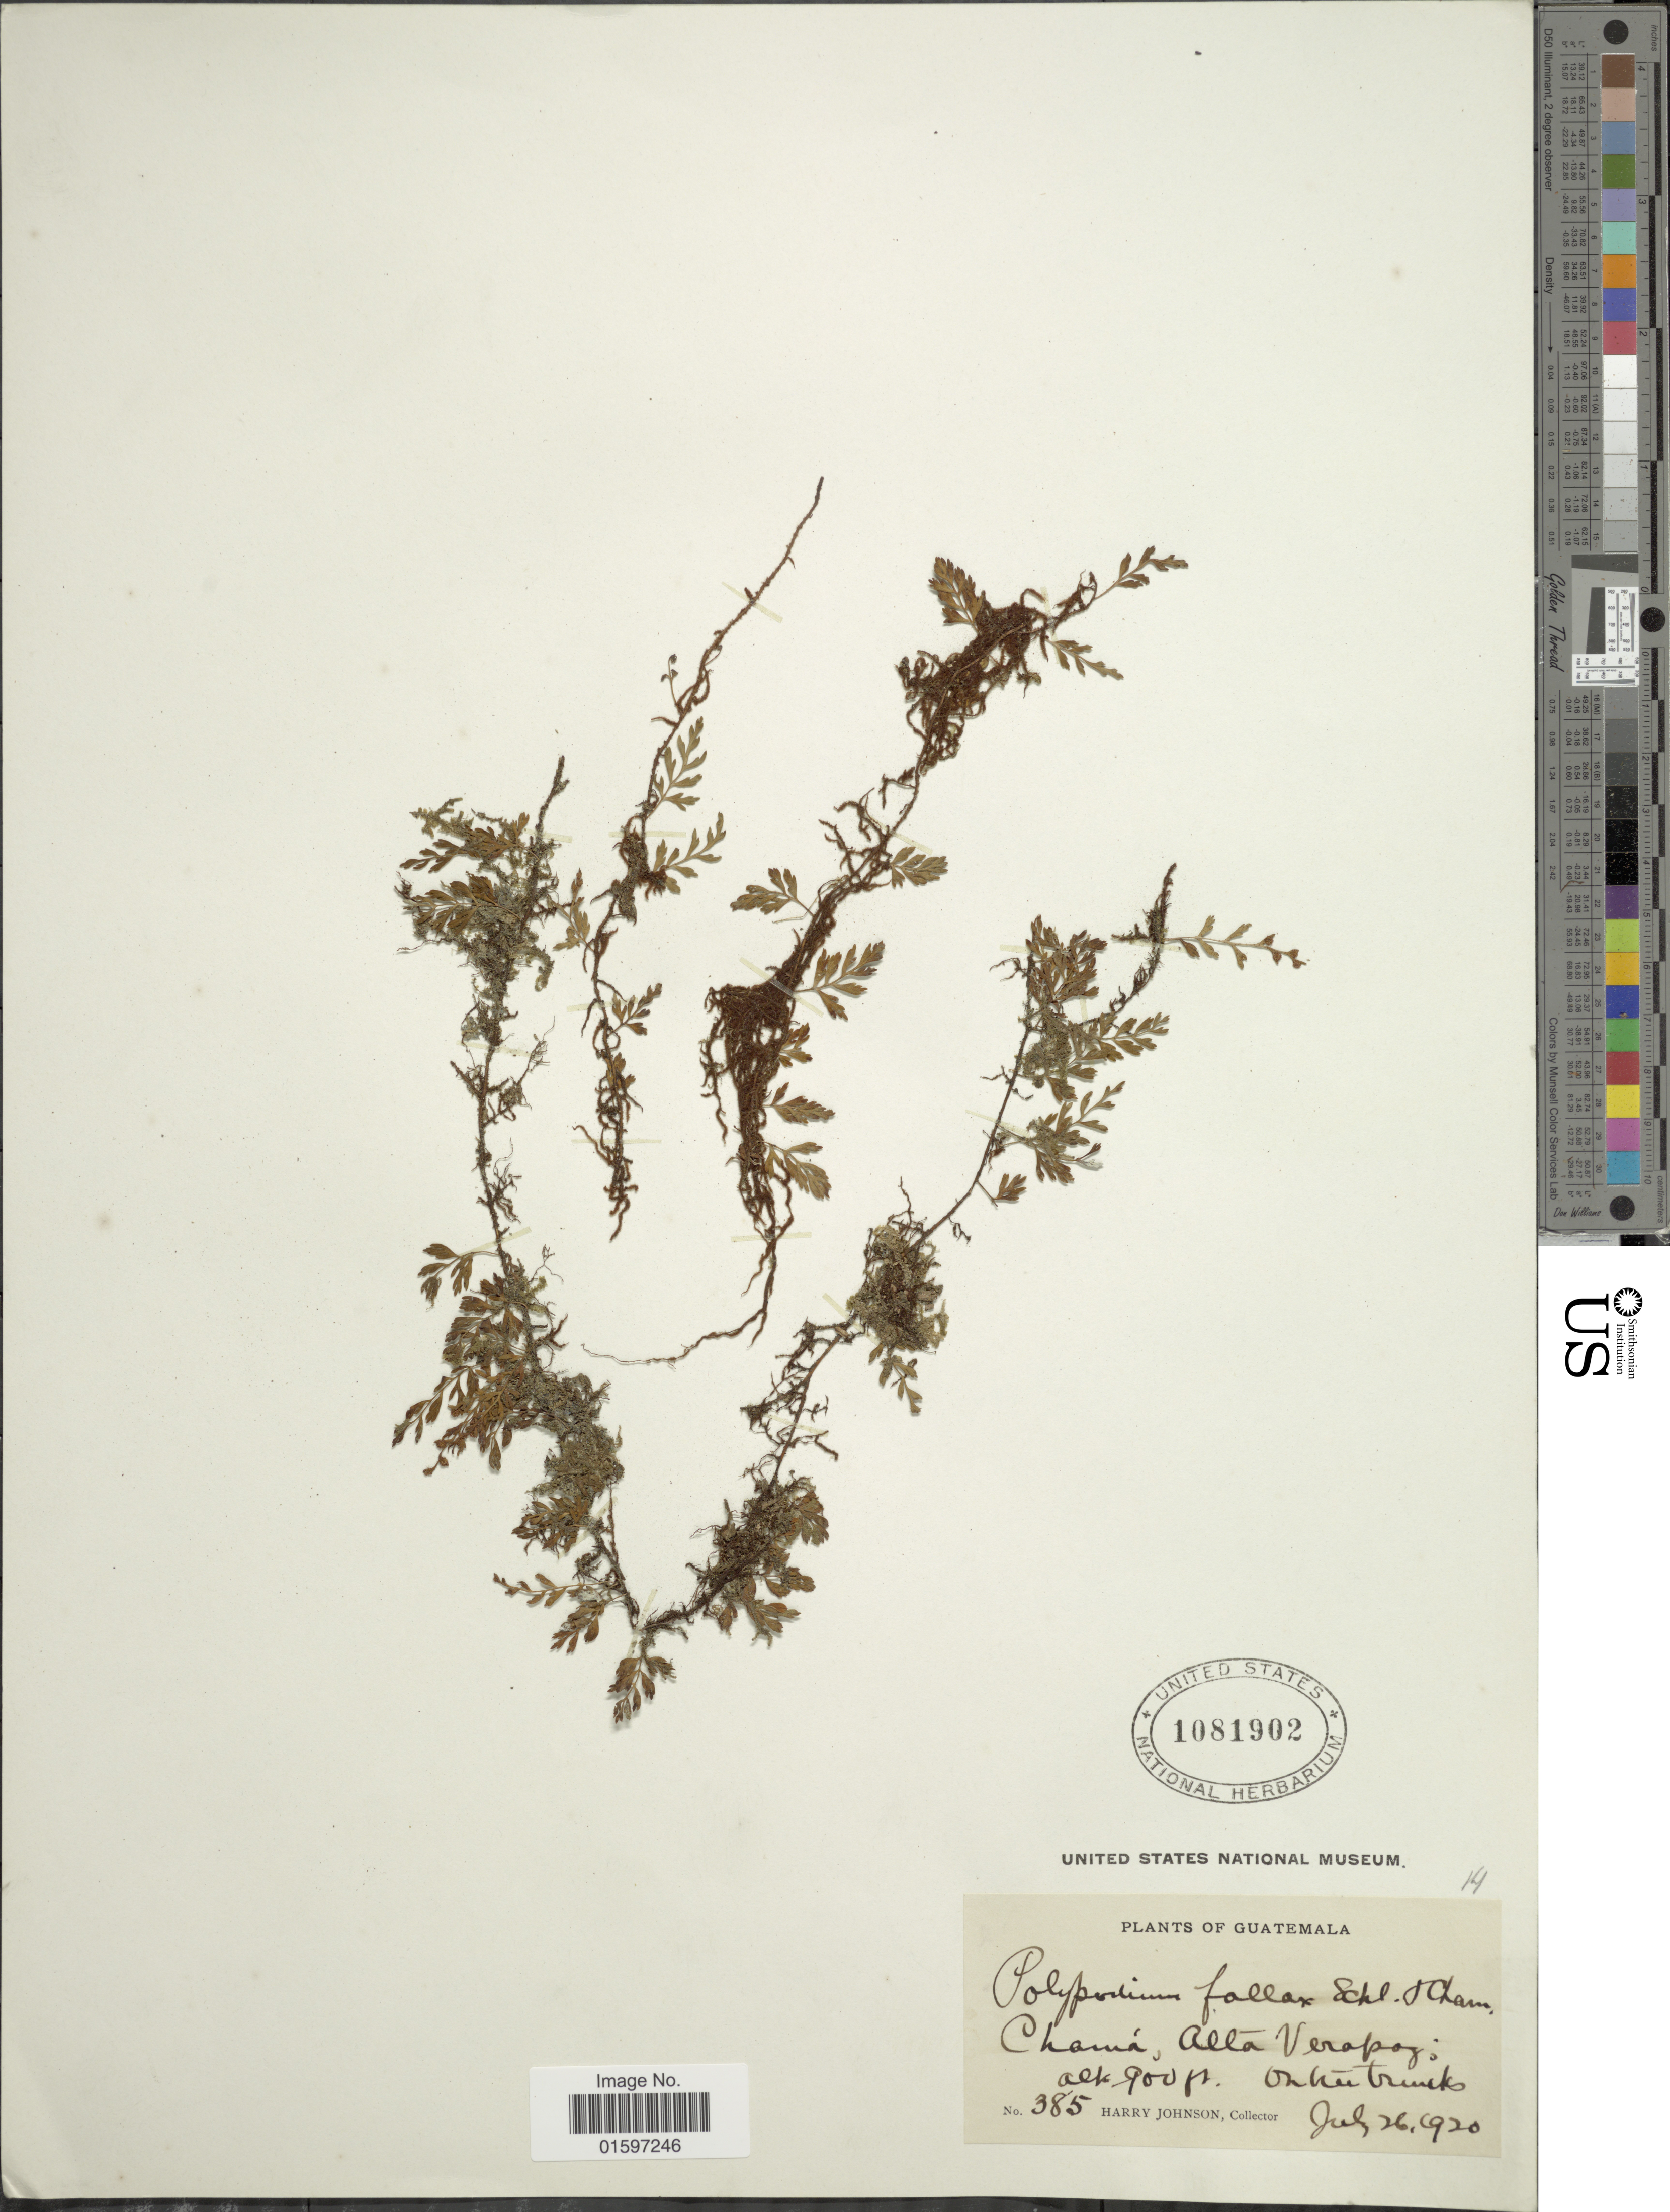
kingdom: Plantae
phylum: Tracheophyta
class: Polypodiopsida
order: Polypodiales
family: Polypodiaceae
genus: Pleopeltis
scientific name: Pleopeltis fallax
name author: (Schltdl. & Cham.) Mickel & Beitel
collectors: H. Johnson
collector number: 385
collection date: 1920-07-26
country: Guatemala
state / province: Alta Verapaz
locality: Chamá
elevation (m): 274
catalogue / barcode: US 1081902